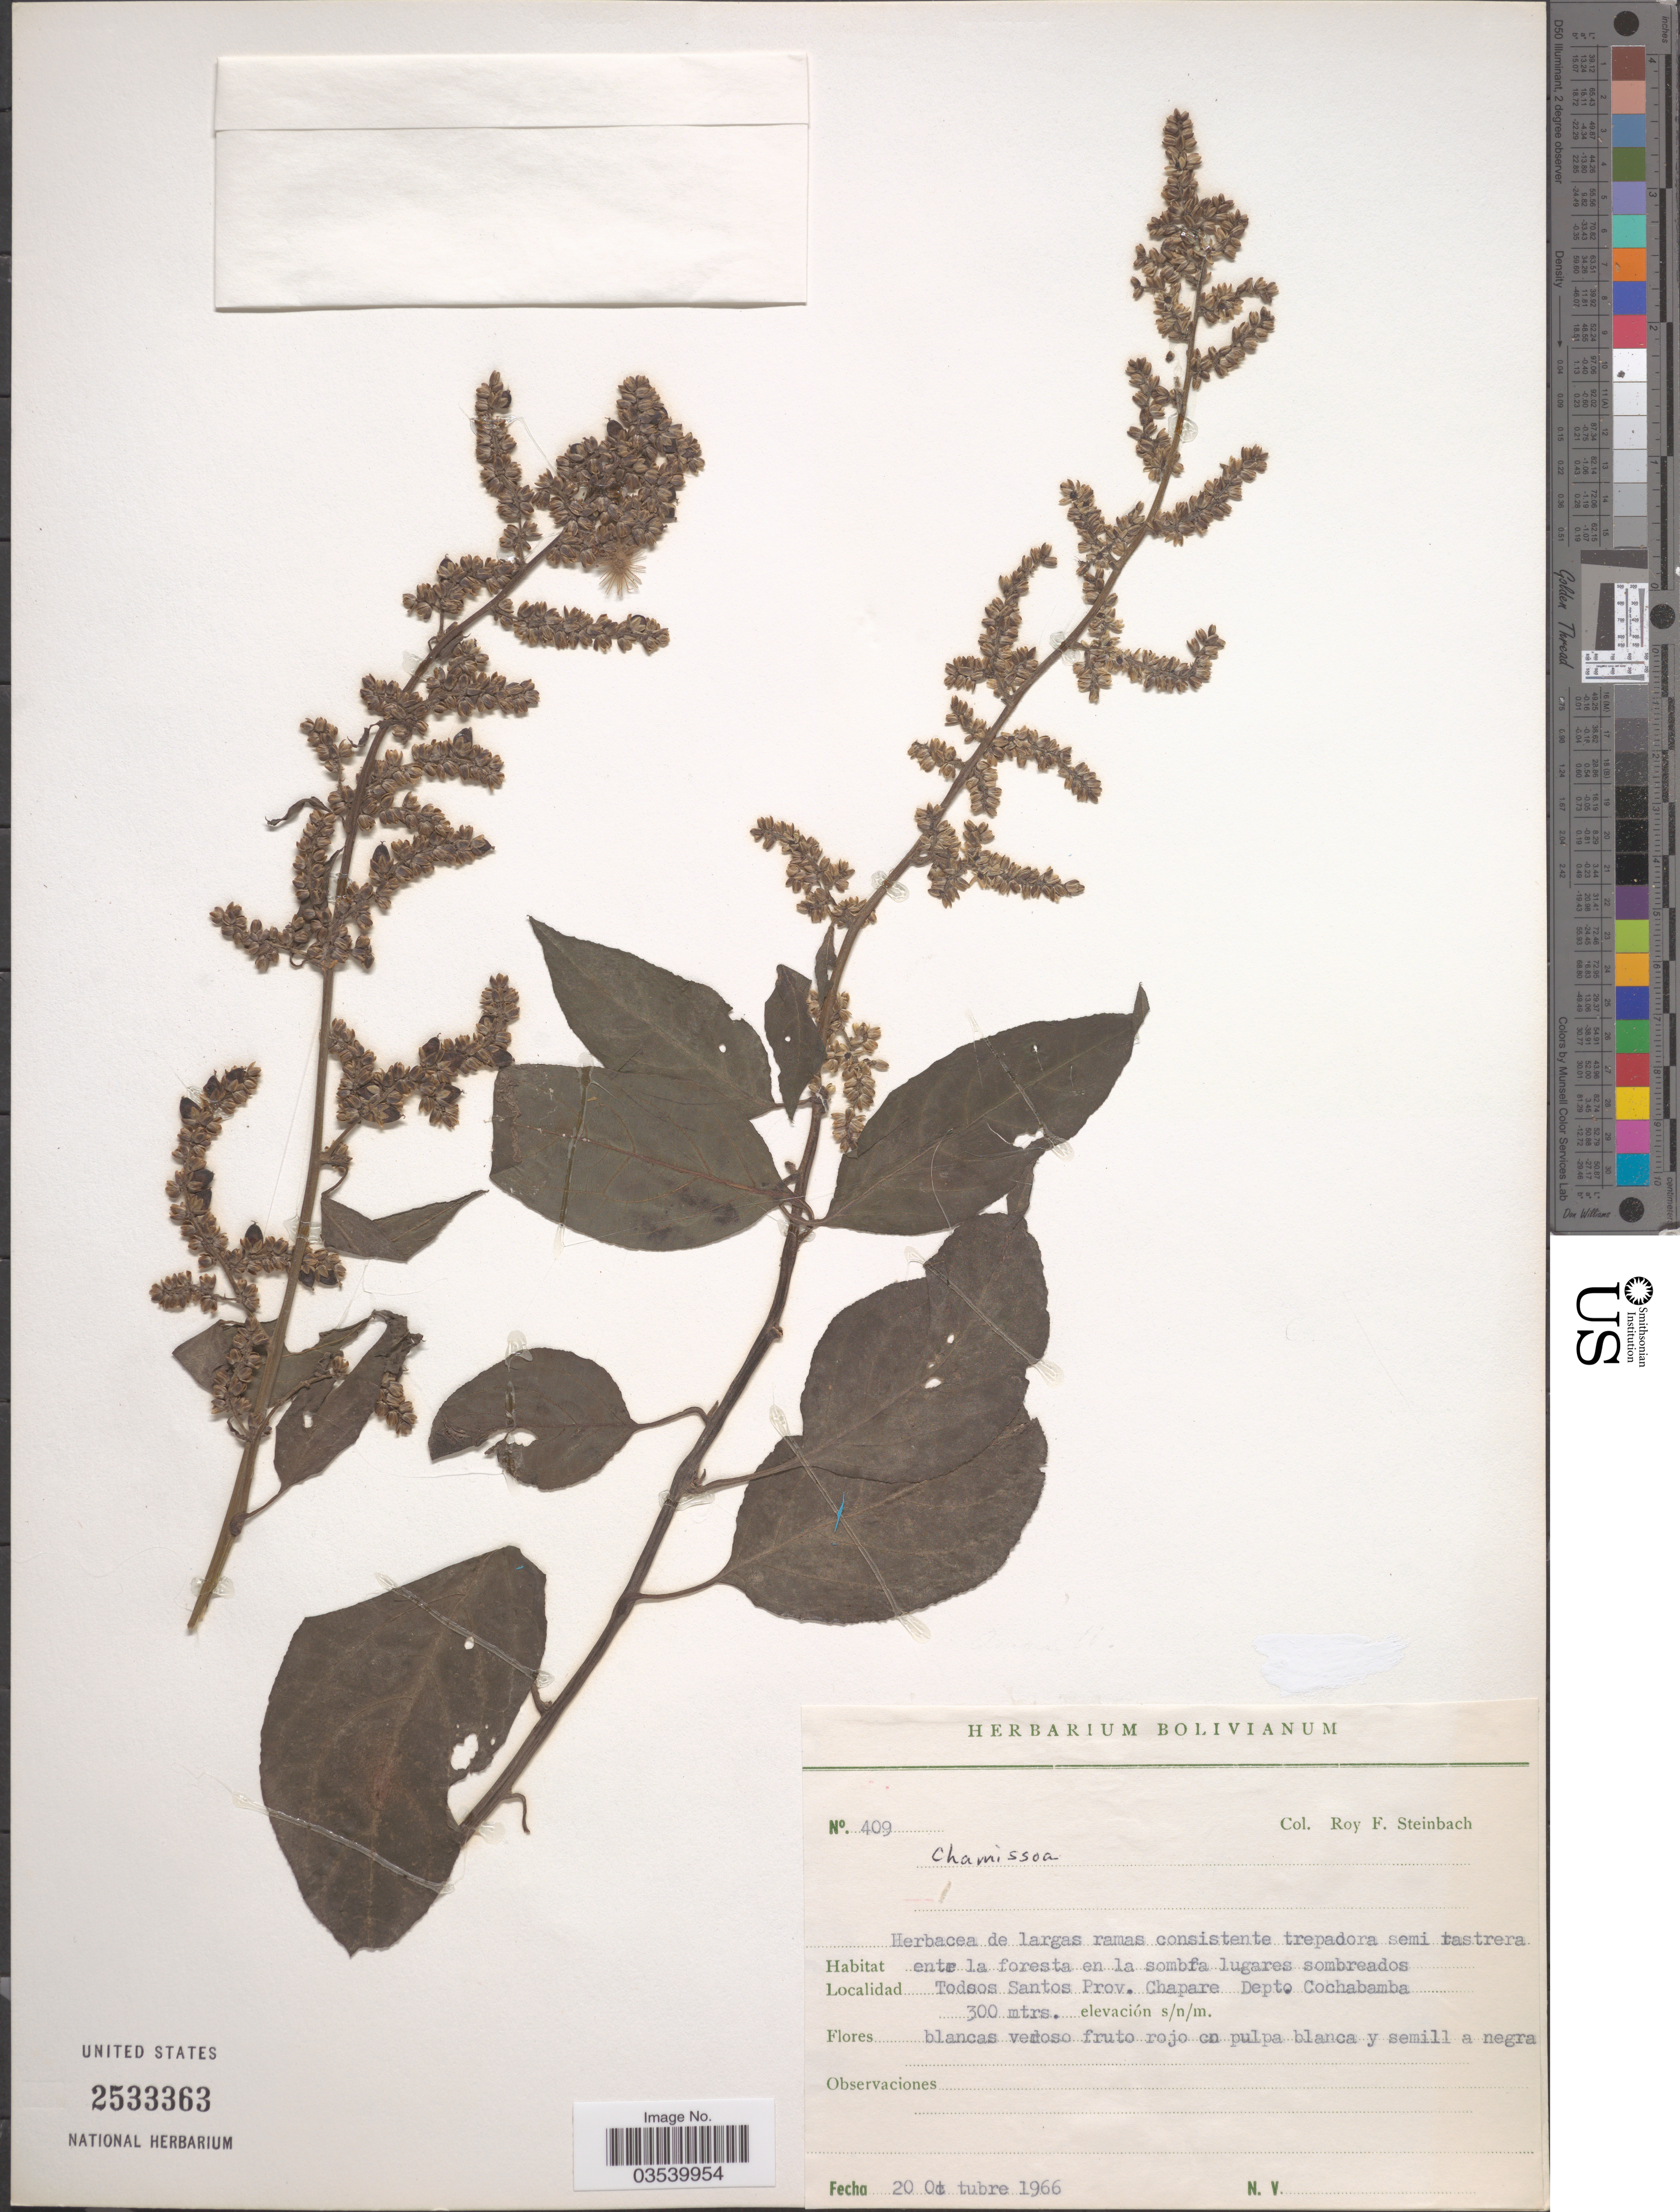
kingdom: Plantae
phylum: Tracheophyta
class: Magnoliopsida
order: Caryophyllales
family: Amaranthaceae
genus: Chamissoa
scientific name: Chamissoa sp.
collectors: R. F. Steinbach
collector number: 409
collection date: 1966-10-20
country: Bolivia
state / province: Cochabamba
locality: Todsos Santos Prov. Chapare Depto. Cochabamba.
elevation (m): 300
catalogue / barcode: US 2533363